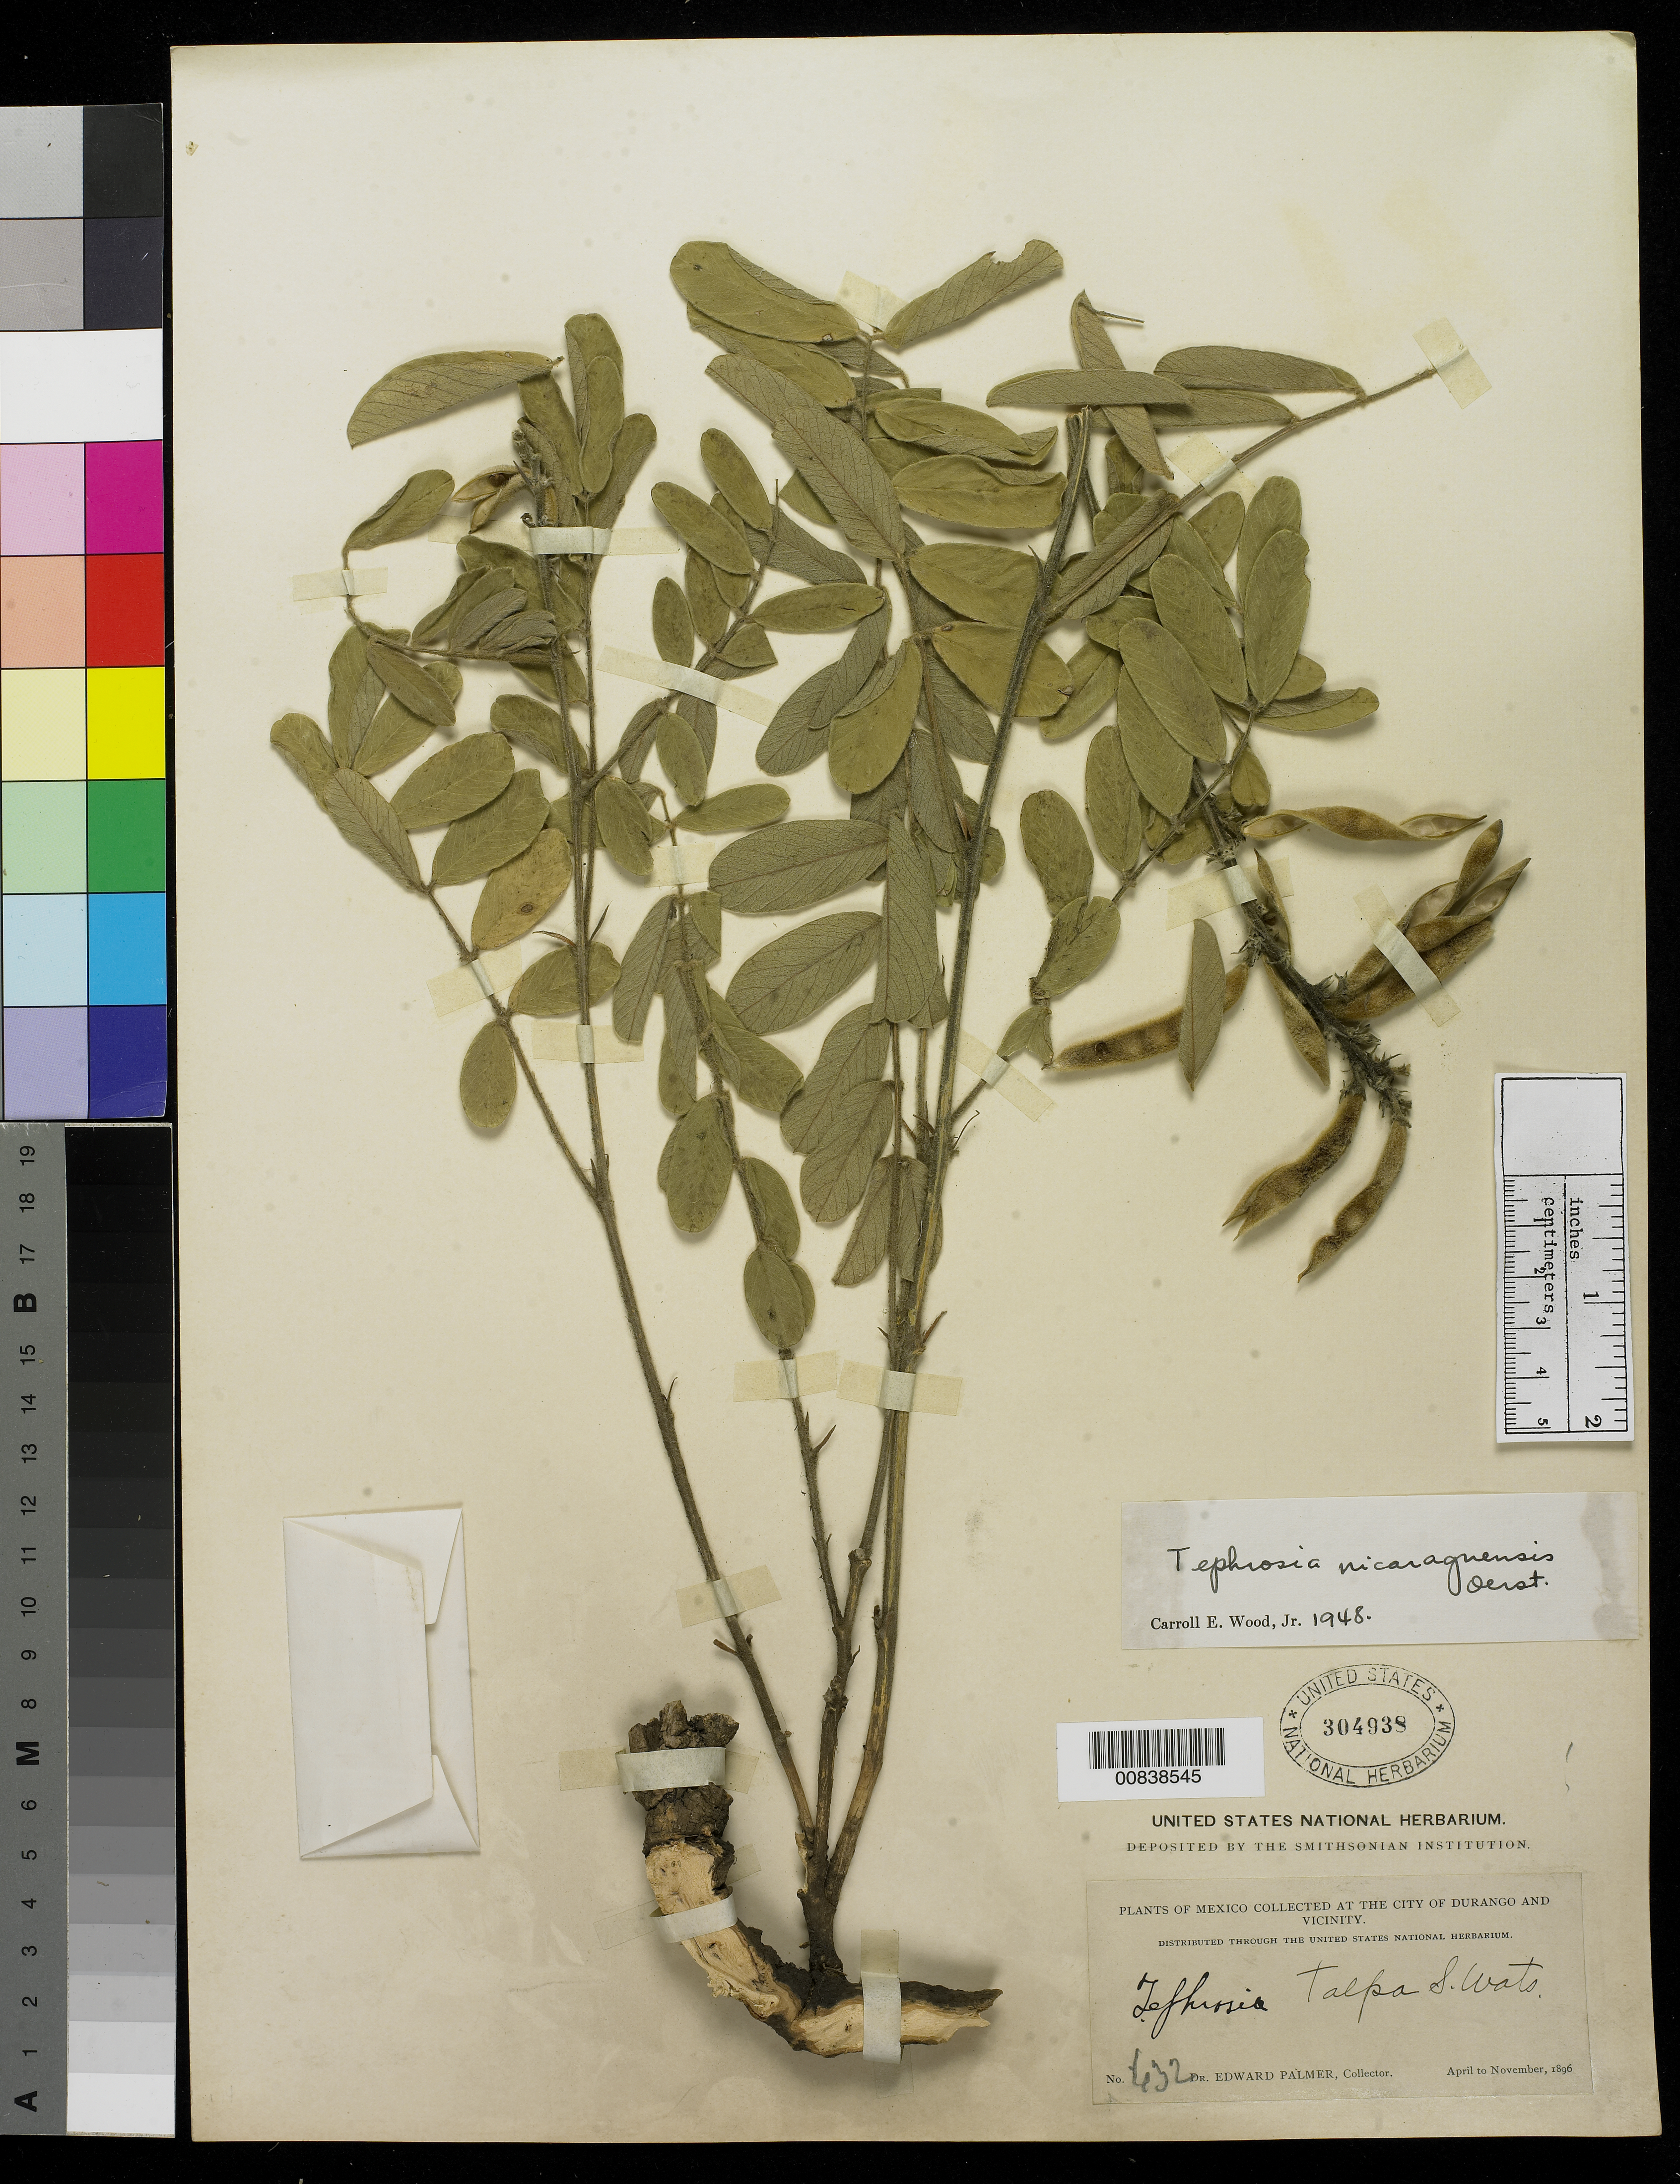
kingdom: Plantae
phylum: Tracheophyta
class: Magnoliopsida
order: Fabales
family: Fabaceae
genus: Tephrosia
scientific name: Tephrosia nicaraguensis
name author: Oerst.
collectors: E. Palmer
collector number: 432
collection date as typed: Apr 1896 to -- Nov 1896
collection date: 1896-04/1896-11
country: Mexico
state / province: Durango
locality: City of Durango and vicinity.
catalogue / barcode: US 304938